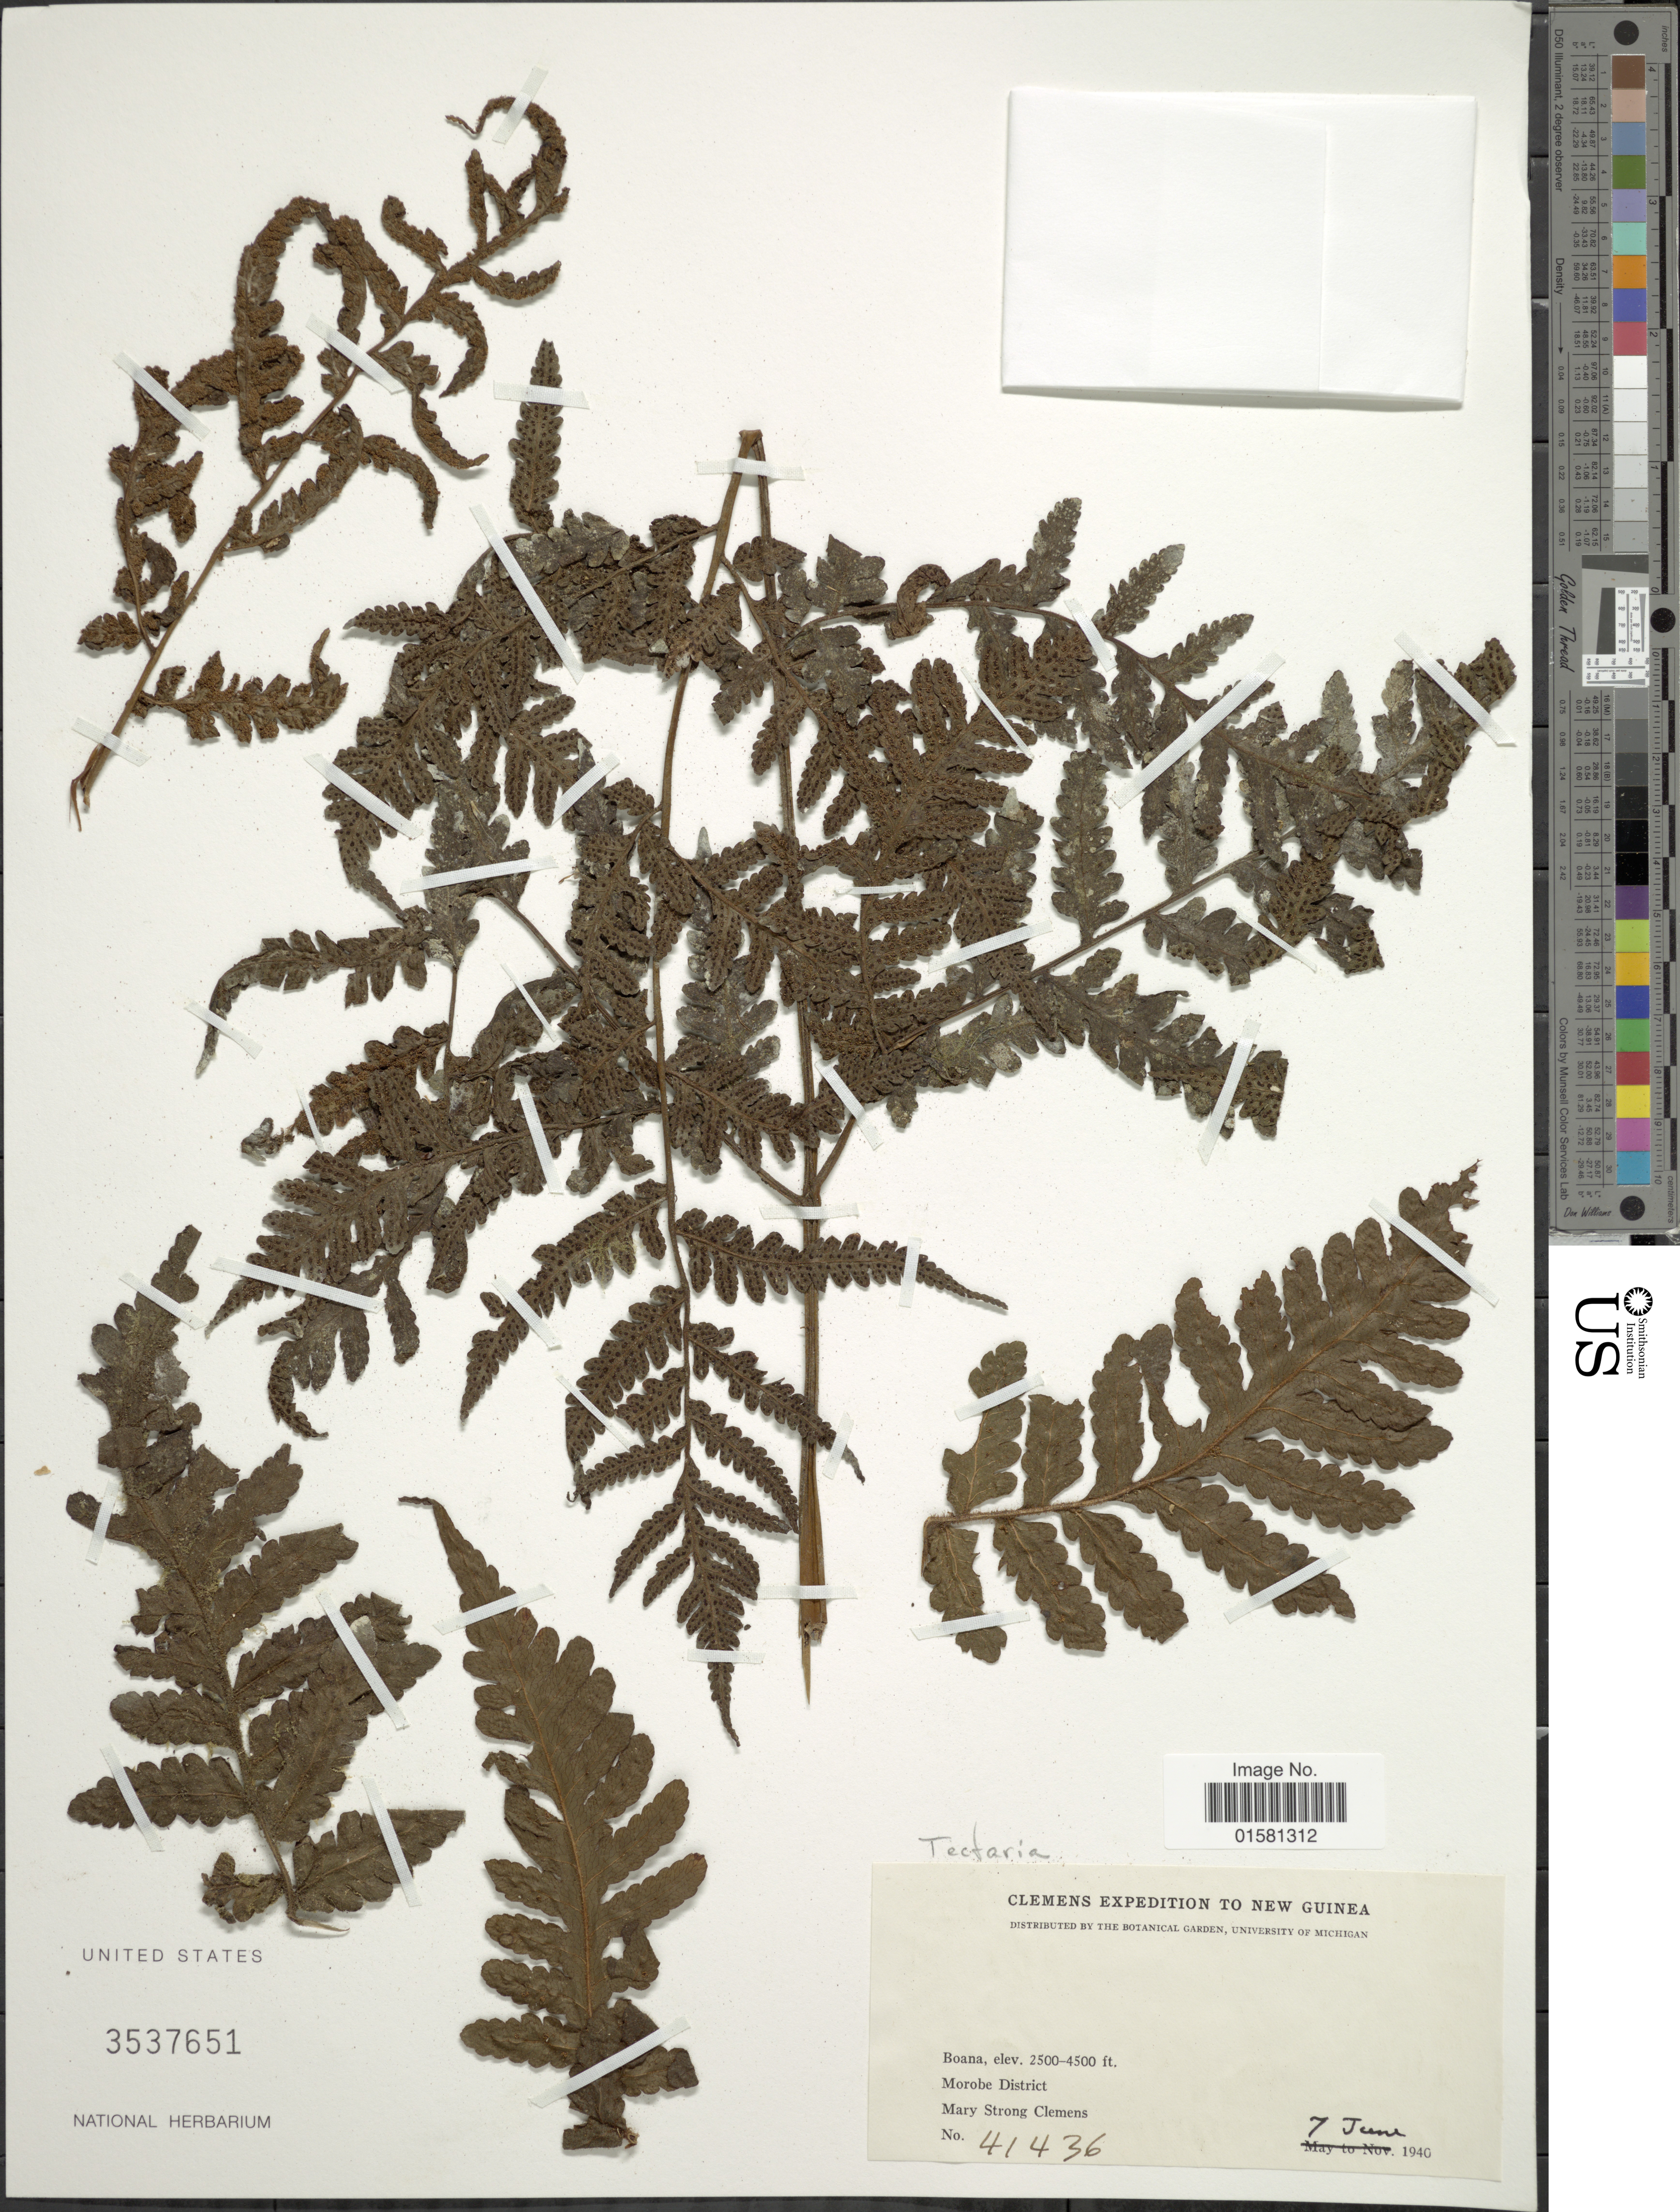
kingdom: Plantae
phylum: Tracheophyta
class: Polypodiopsida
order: Polypodiales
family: Tectariaceae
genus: Tectaria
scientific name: Tectaria sp.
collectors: M. S. Clemens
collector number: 41436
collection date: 1940-06-07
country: Papua New Guinea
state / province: Morobe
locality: Boana, Morobe District, New Guinea.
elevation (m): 762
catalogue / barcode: US 3537651